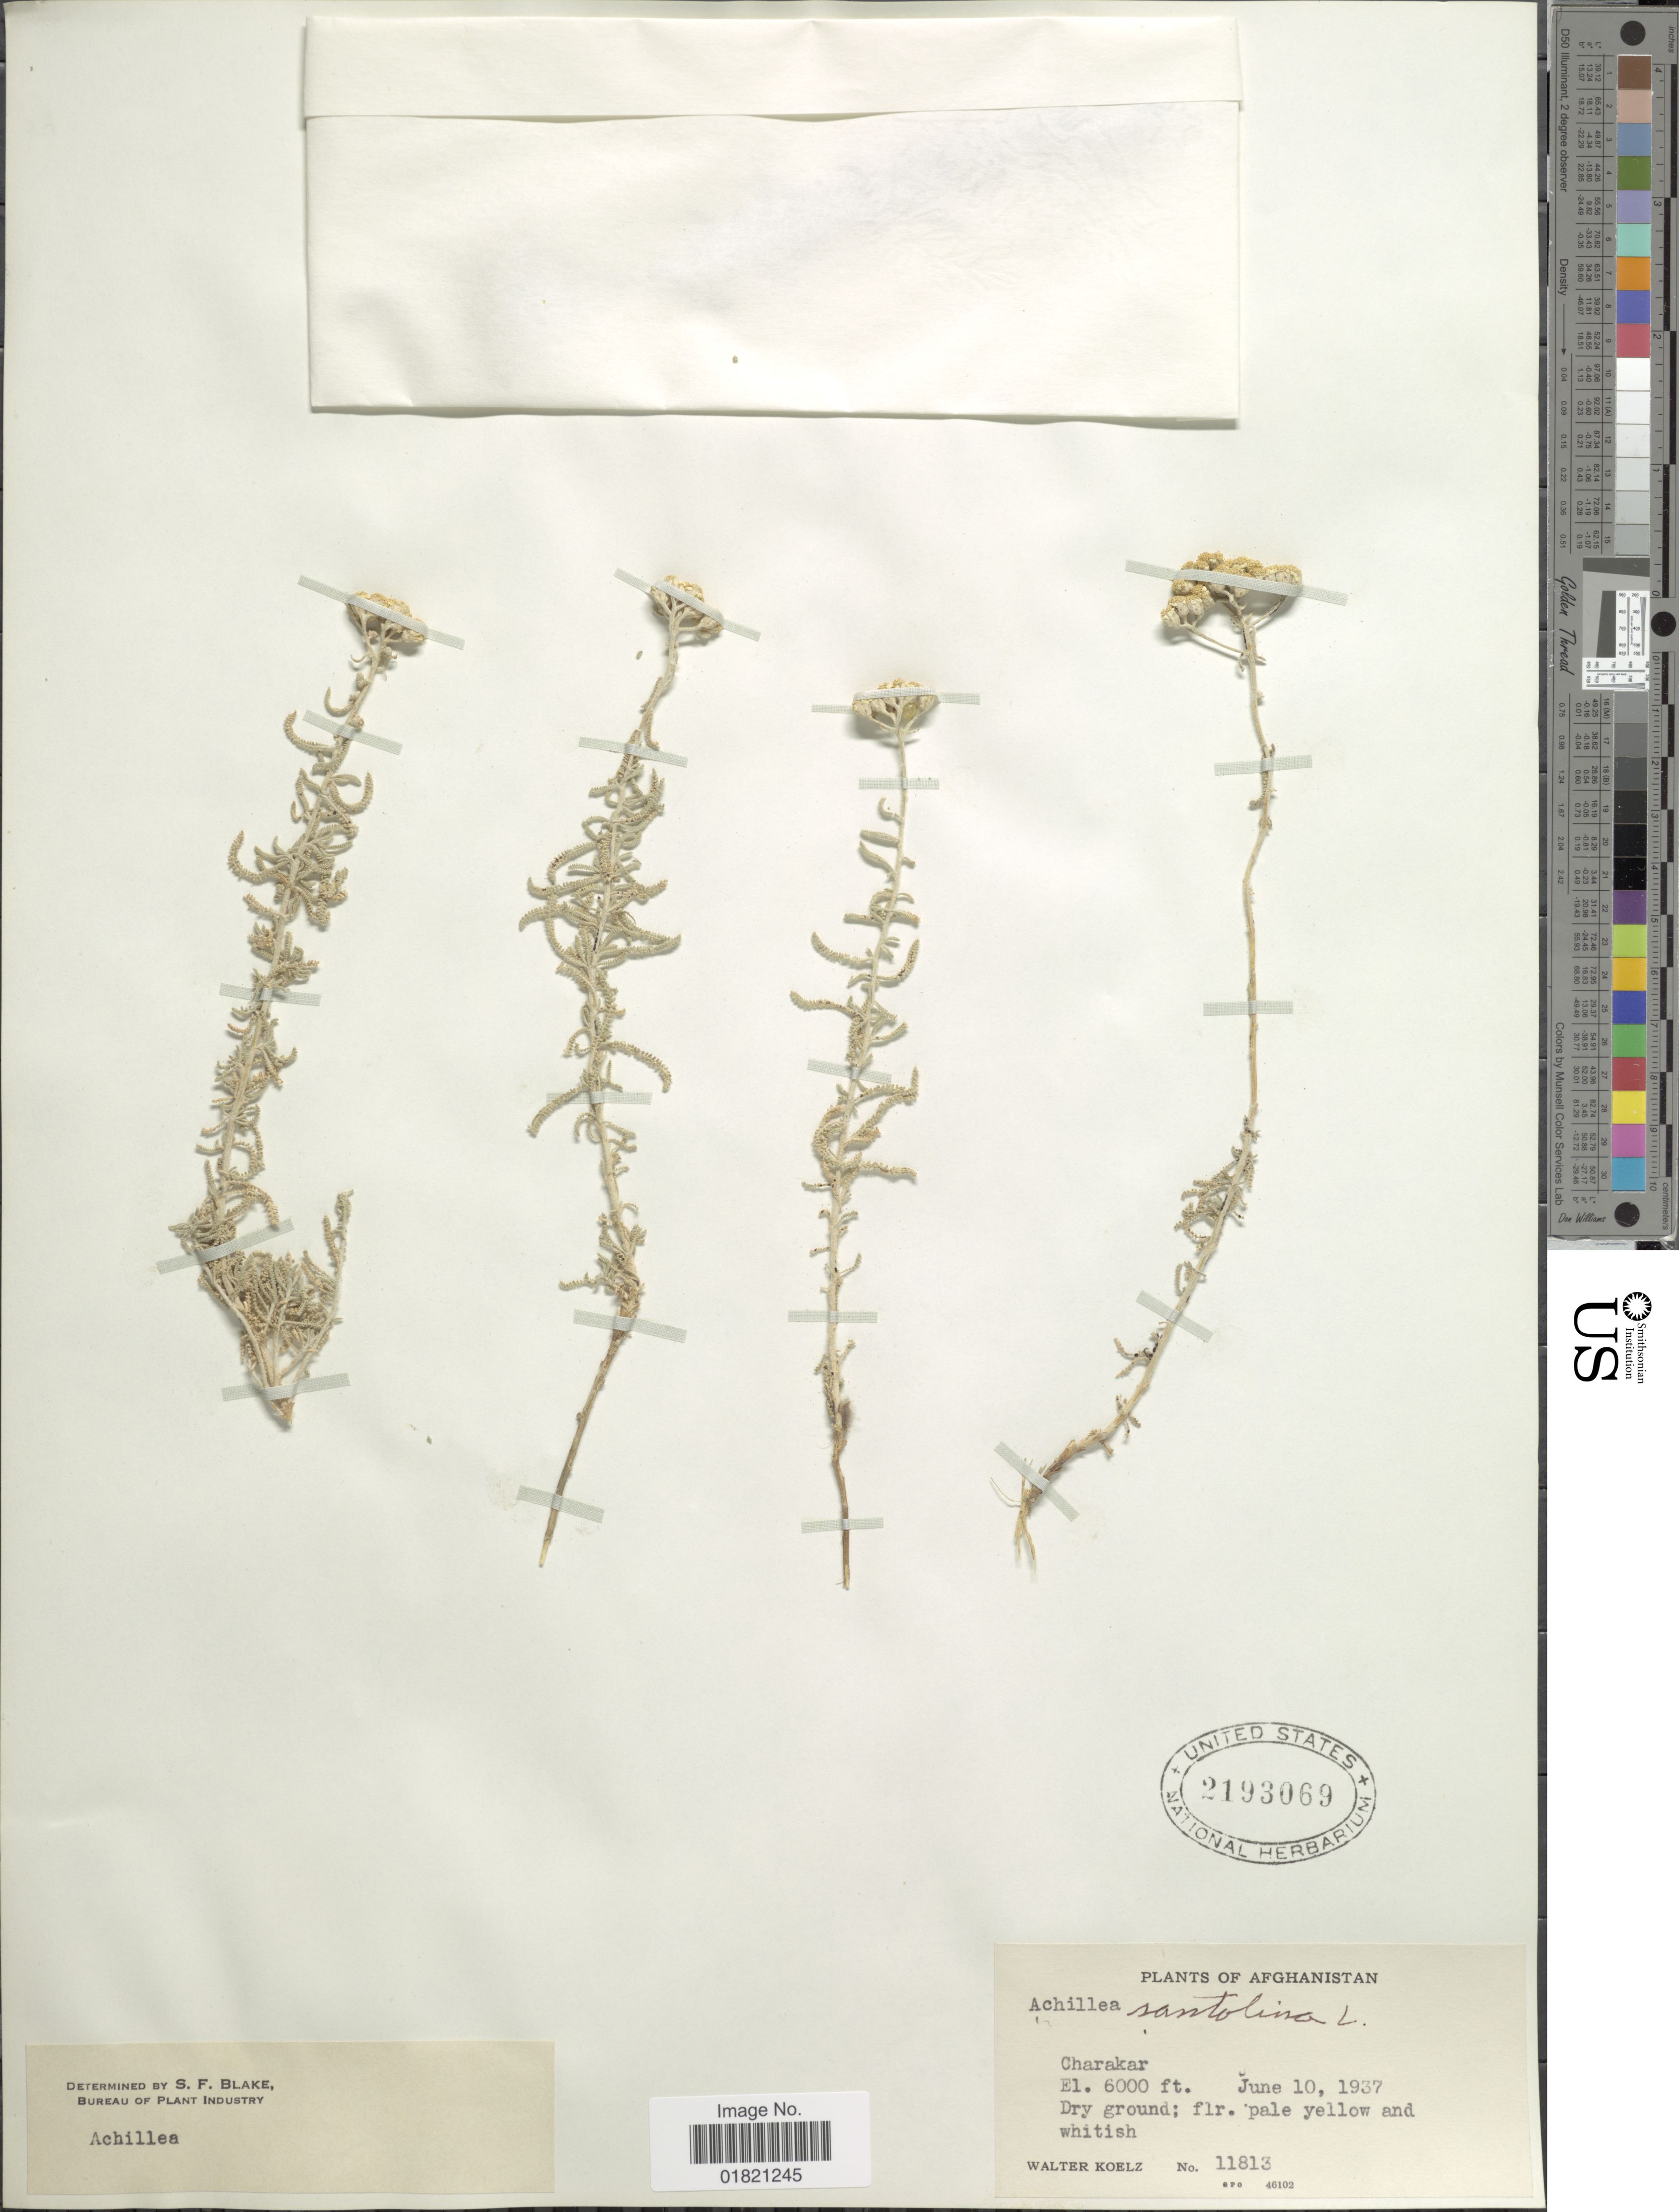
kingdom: Plantae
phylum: Tracheophyta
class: Magnoliopsida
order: Asterales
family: Asteraceae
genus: Achillea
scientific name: Achillea santolina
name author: L.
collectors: W. N. Koelz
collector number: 11813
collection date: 1937-06-10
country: Afghanistan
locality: Charakar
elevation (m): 1829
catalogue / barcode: US 2193069